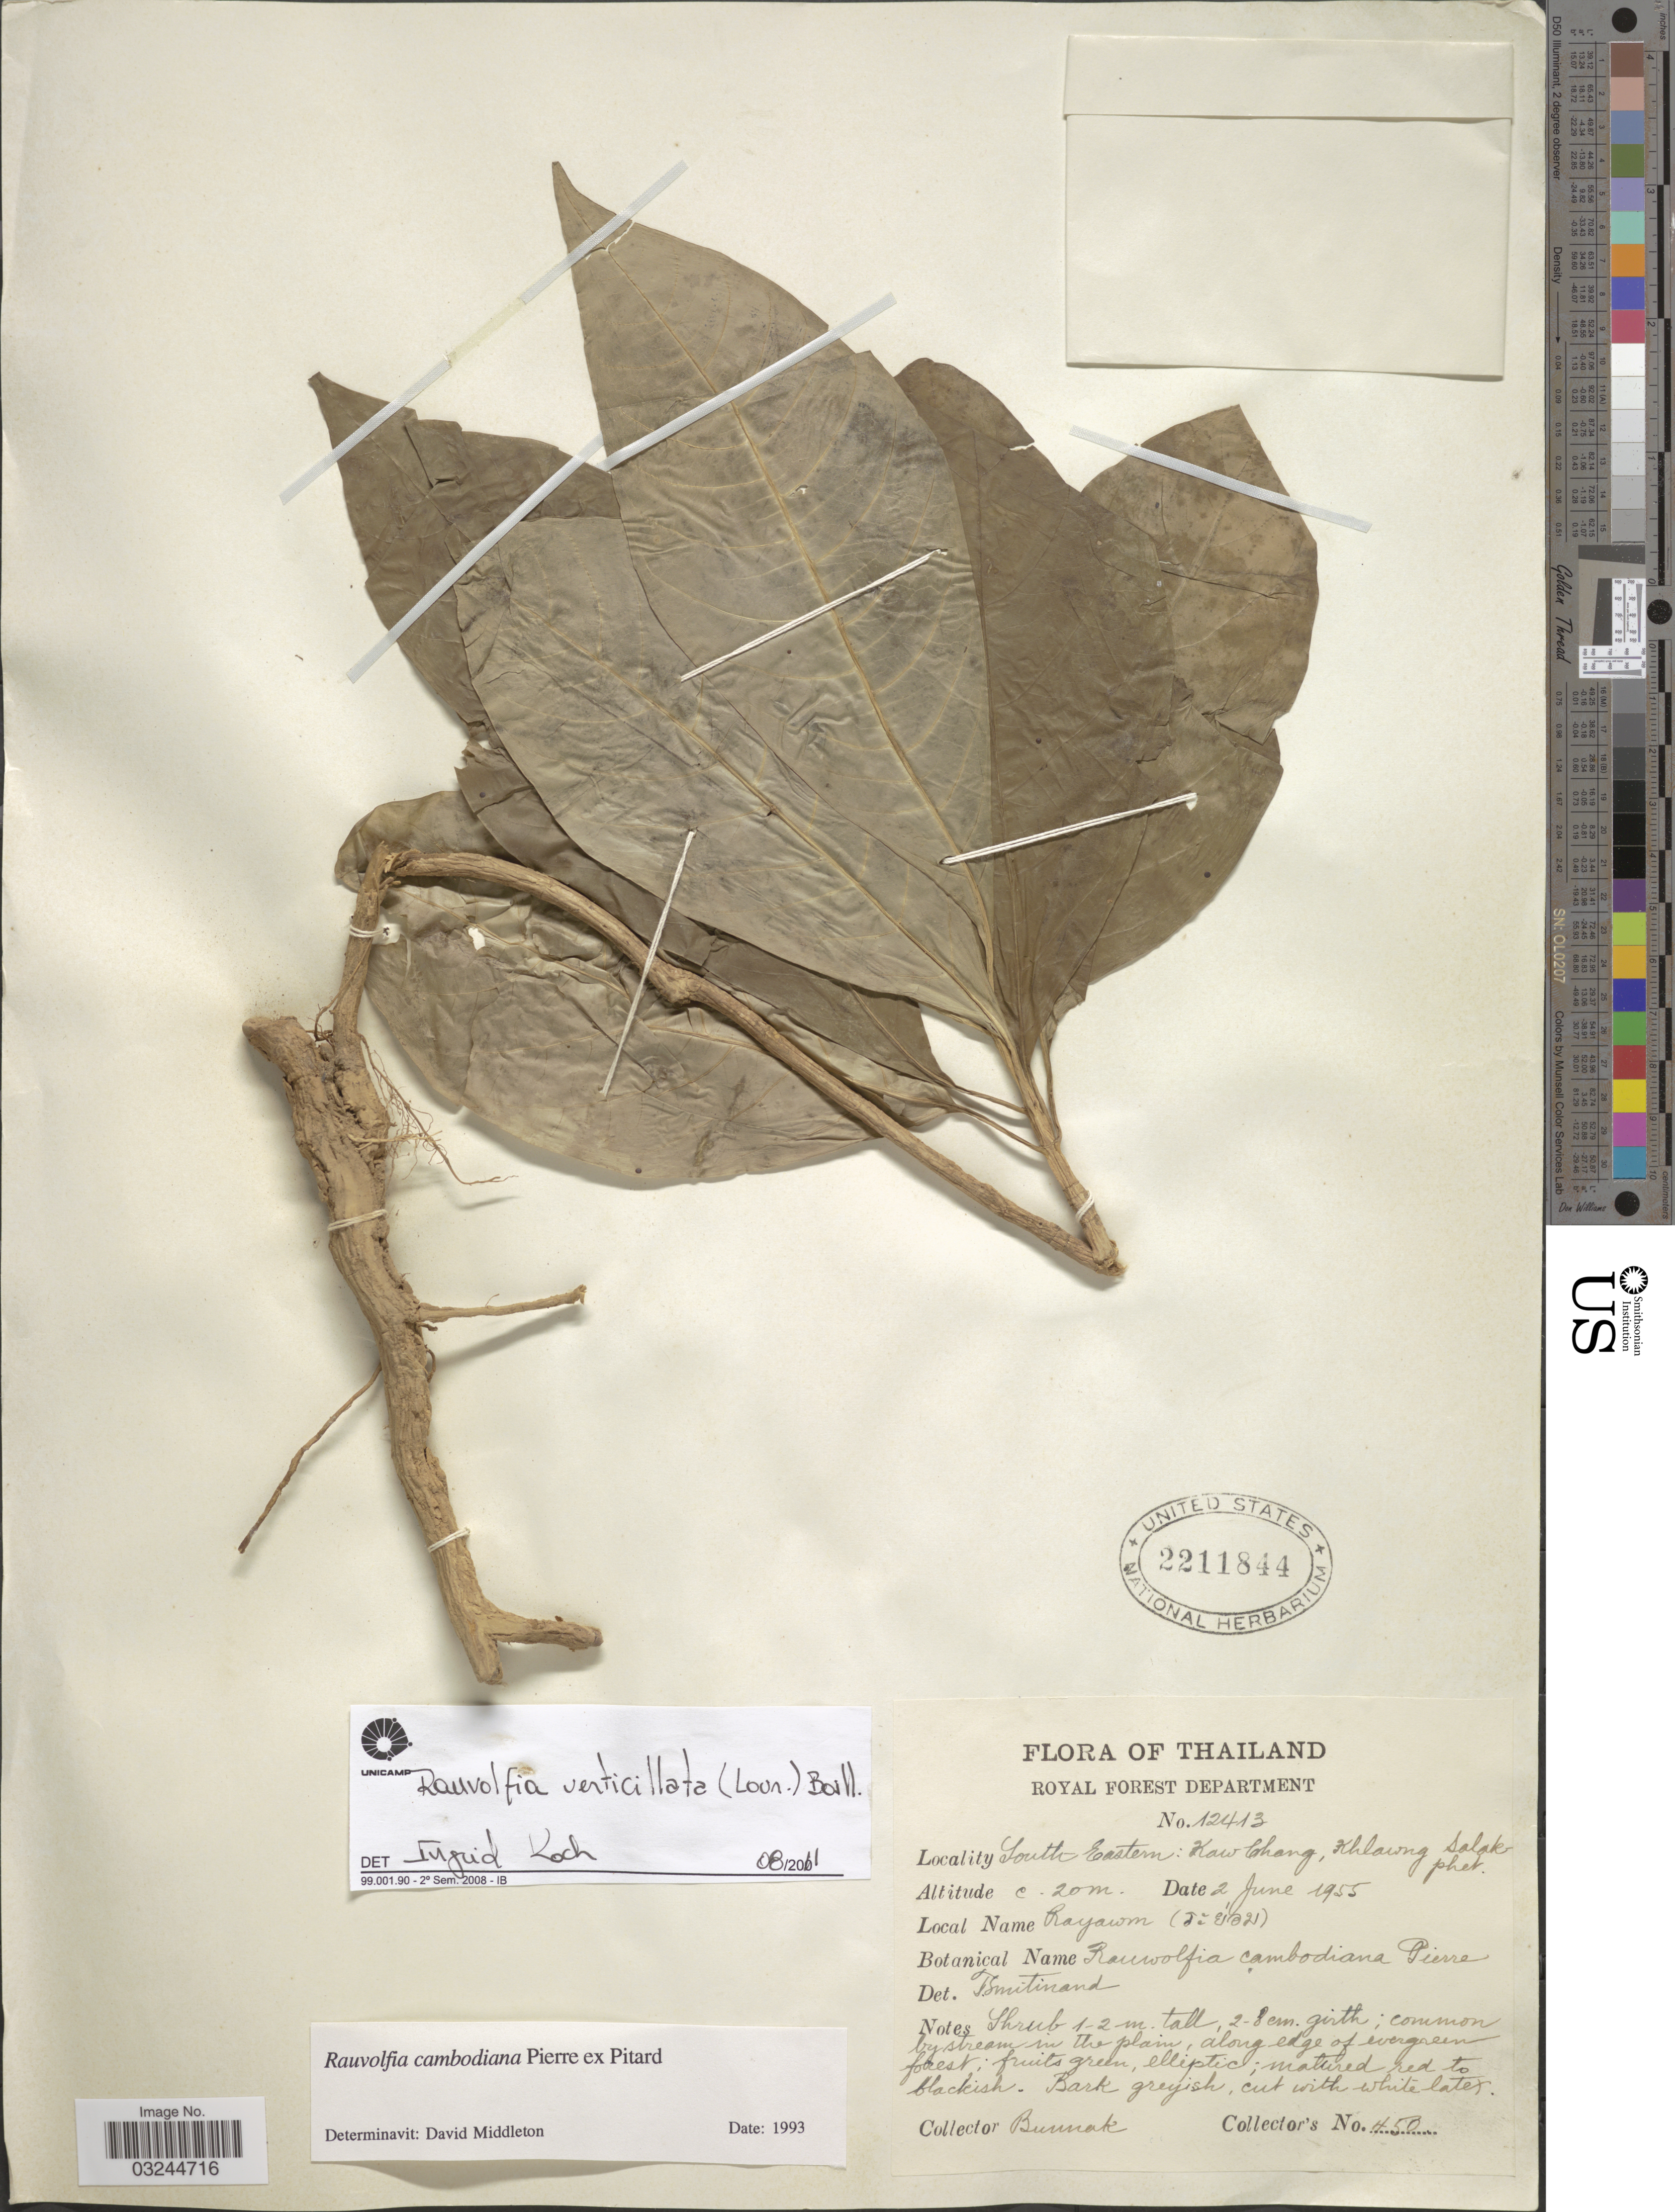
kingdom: Plantae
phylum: Tracheophyta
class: Magnoliopsida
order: Gentianales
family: Apocynaceae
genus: Rauvolfia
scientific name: Rauvolfia verticillata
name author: (Lour.) Baill.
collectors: -. Bunnak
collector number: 450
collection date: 1955-06-02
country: Thailand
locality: South Eastern: Kaw Chang, Khlawng Salakphet.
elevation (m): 20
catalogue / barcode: US 2211844